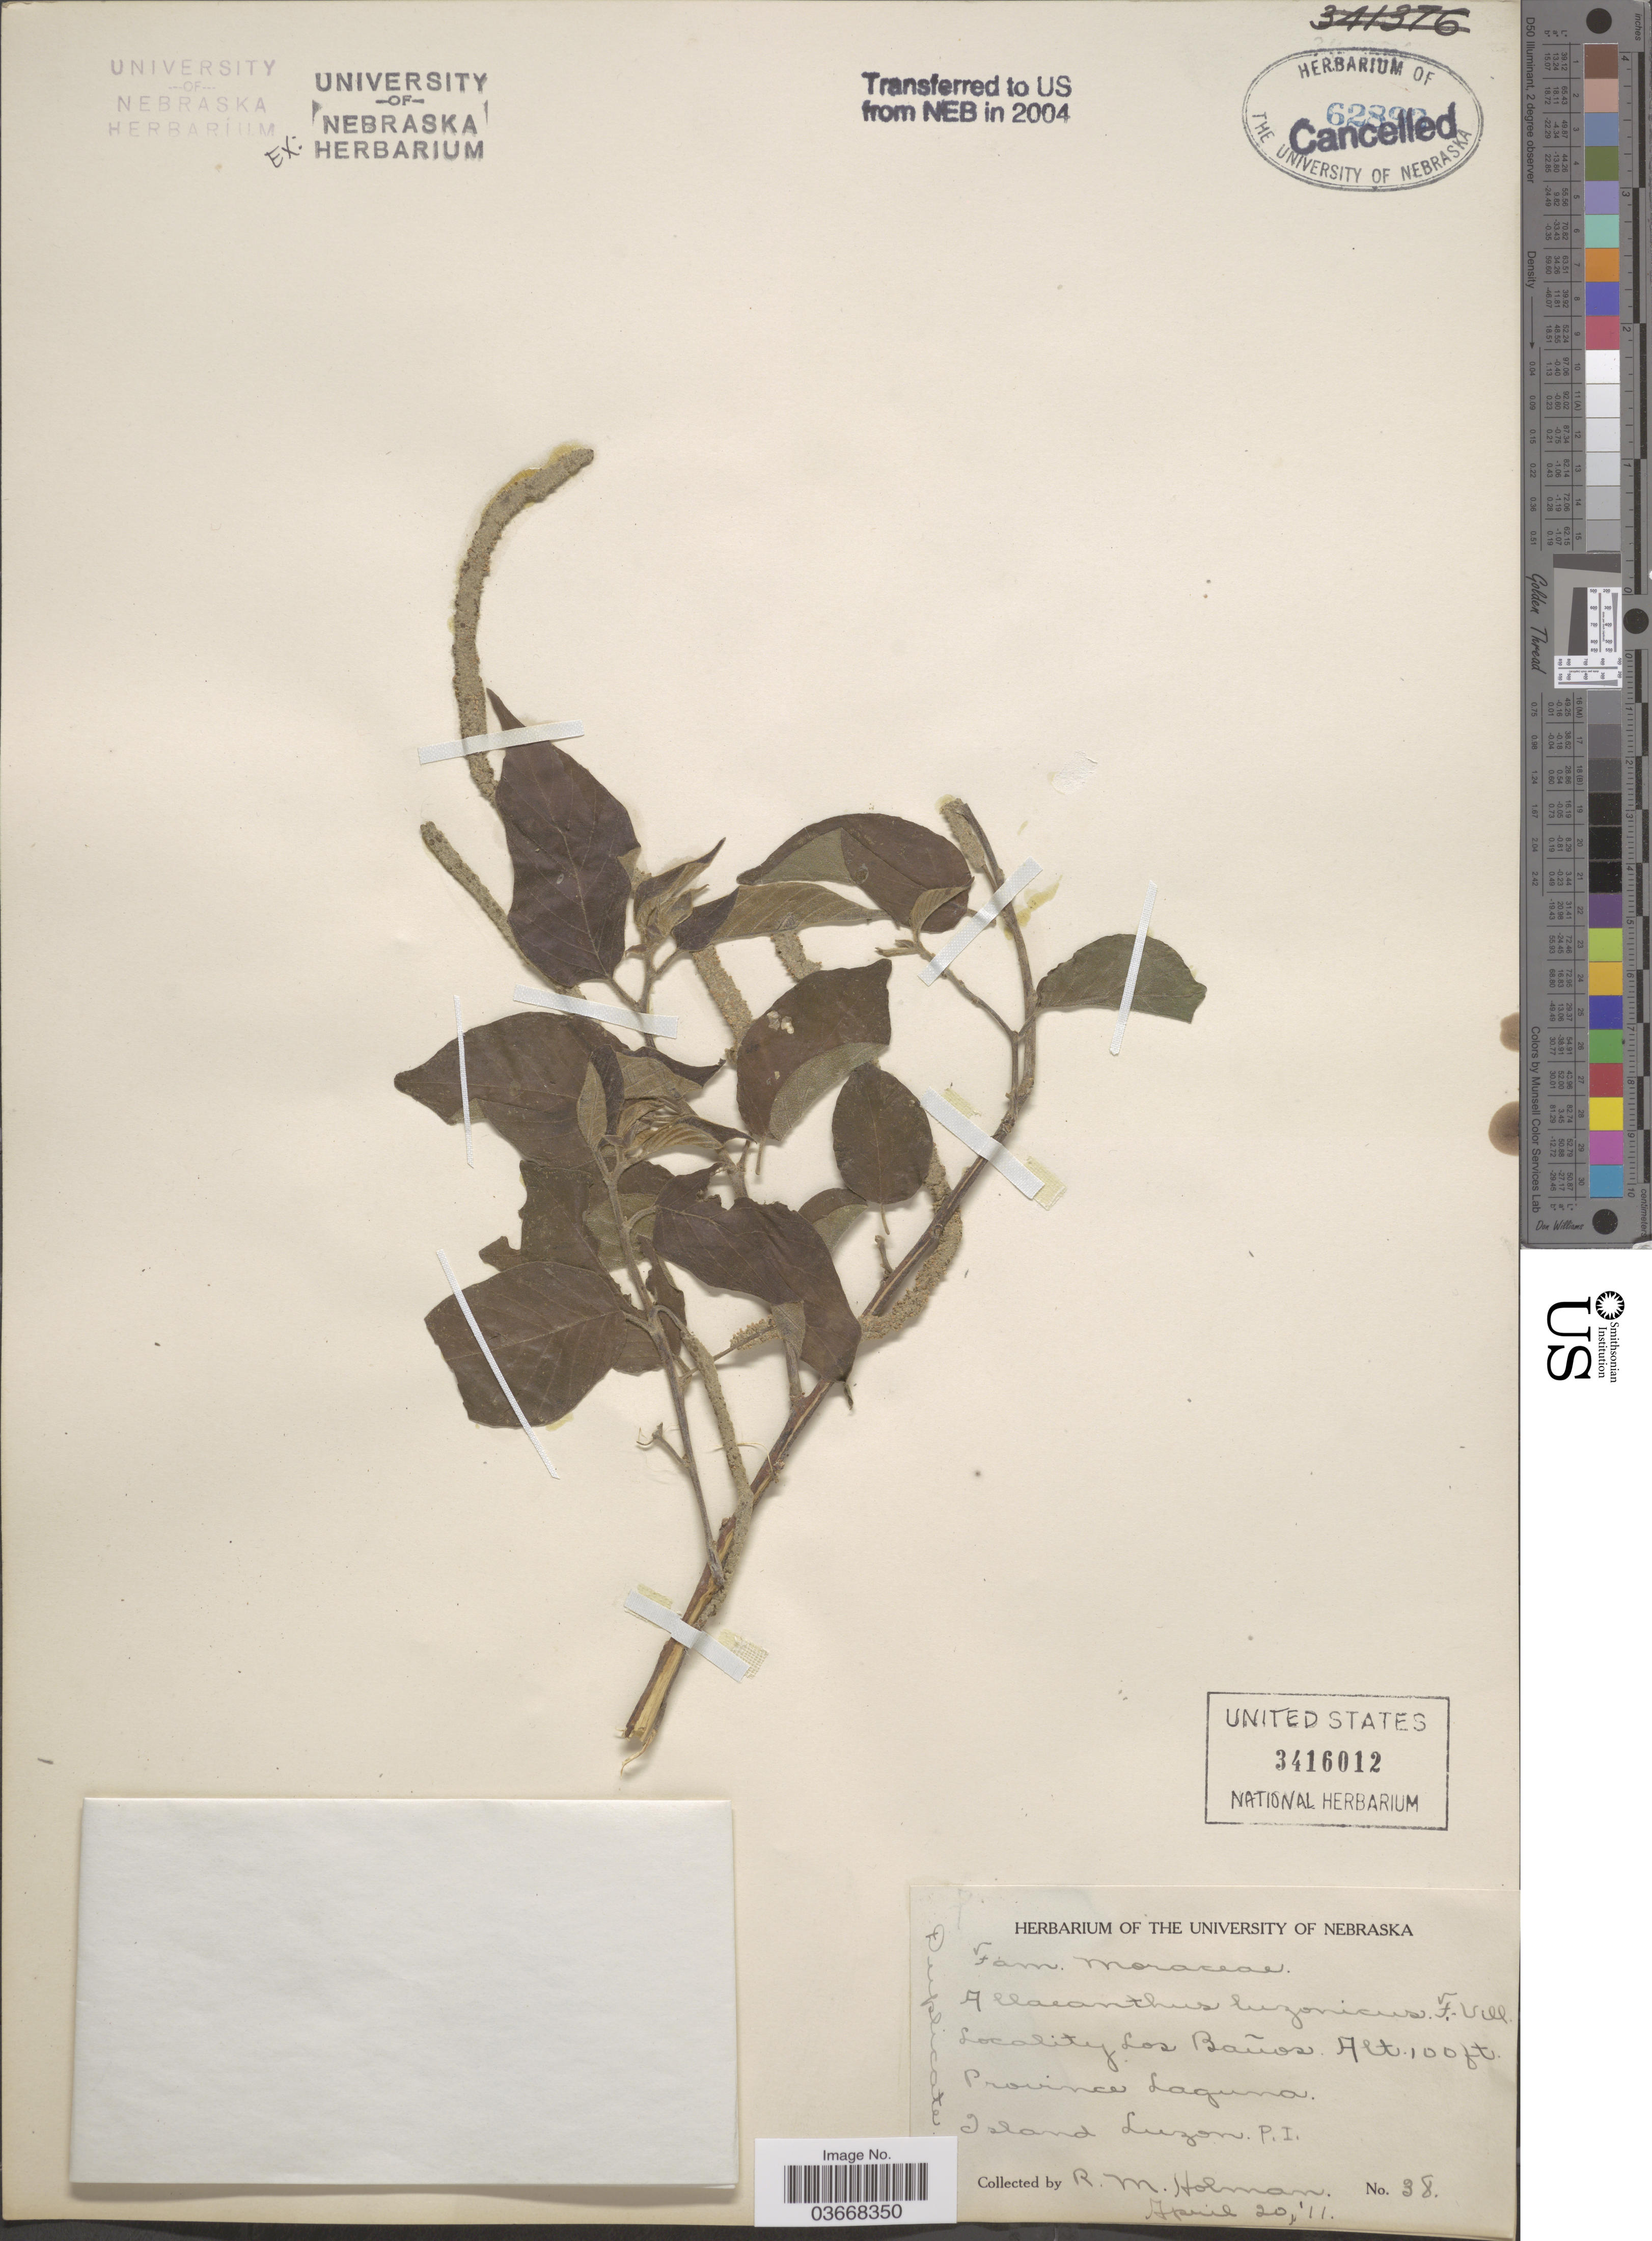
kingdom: Plantae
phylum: Tracheophyta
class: Magnoliopsida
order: Rosales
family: Moraceae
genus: Allaeanthus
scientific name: Allaeanthus luzonicus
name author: Fern.-Vill.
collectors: R. Holman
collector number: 38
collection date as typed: Transcribed d/m/y: 20/4/11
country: Philippines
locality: Los Baños. Province Laguna. Island Luzon.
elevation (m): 30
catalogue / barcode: US 3416012